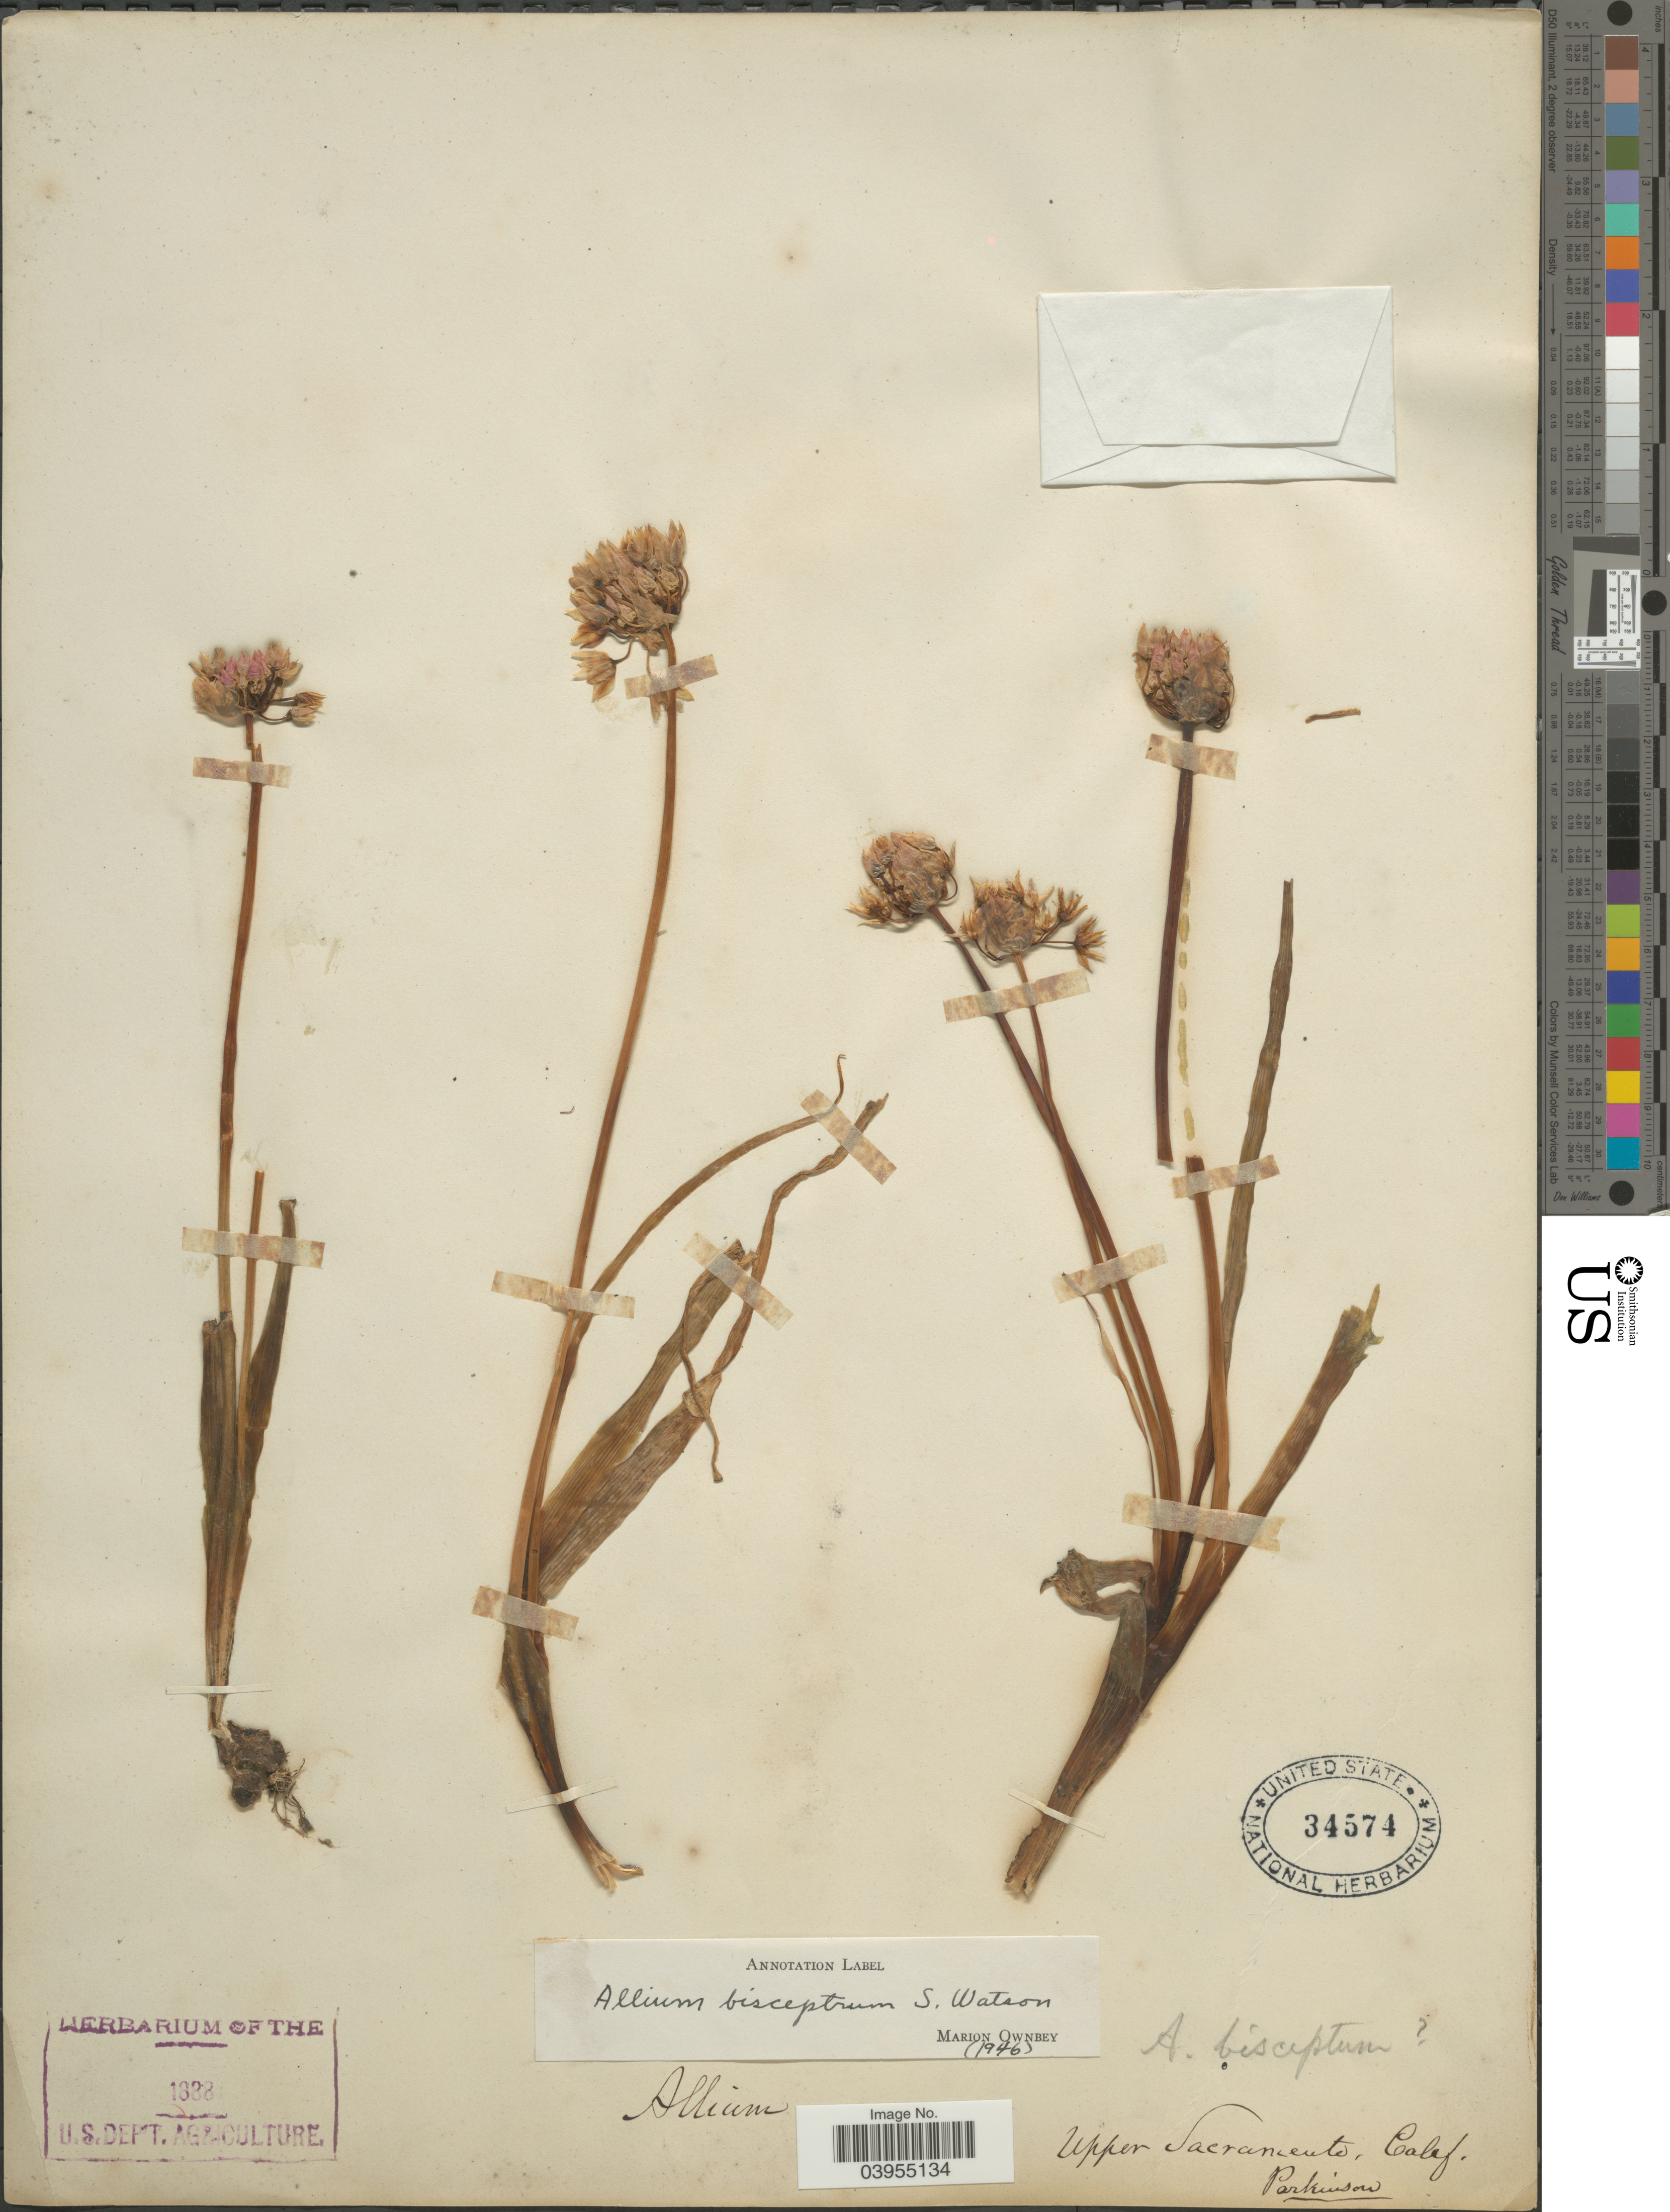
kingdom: Plantae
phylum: Tracheophyta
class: Liliopsida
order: Asparagales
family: Amaryllidaceae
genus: Allium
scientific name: Allium bisceptrum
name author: S. Watson in C. King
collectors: Parkinson, --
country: United States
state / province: California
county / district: Sacramento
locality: Upper Sacramento.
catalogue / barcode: US 34574